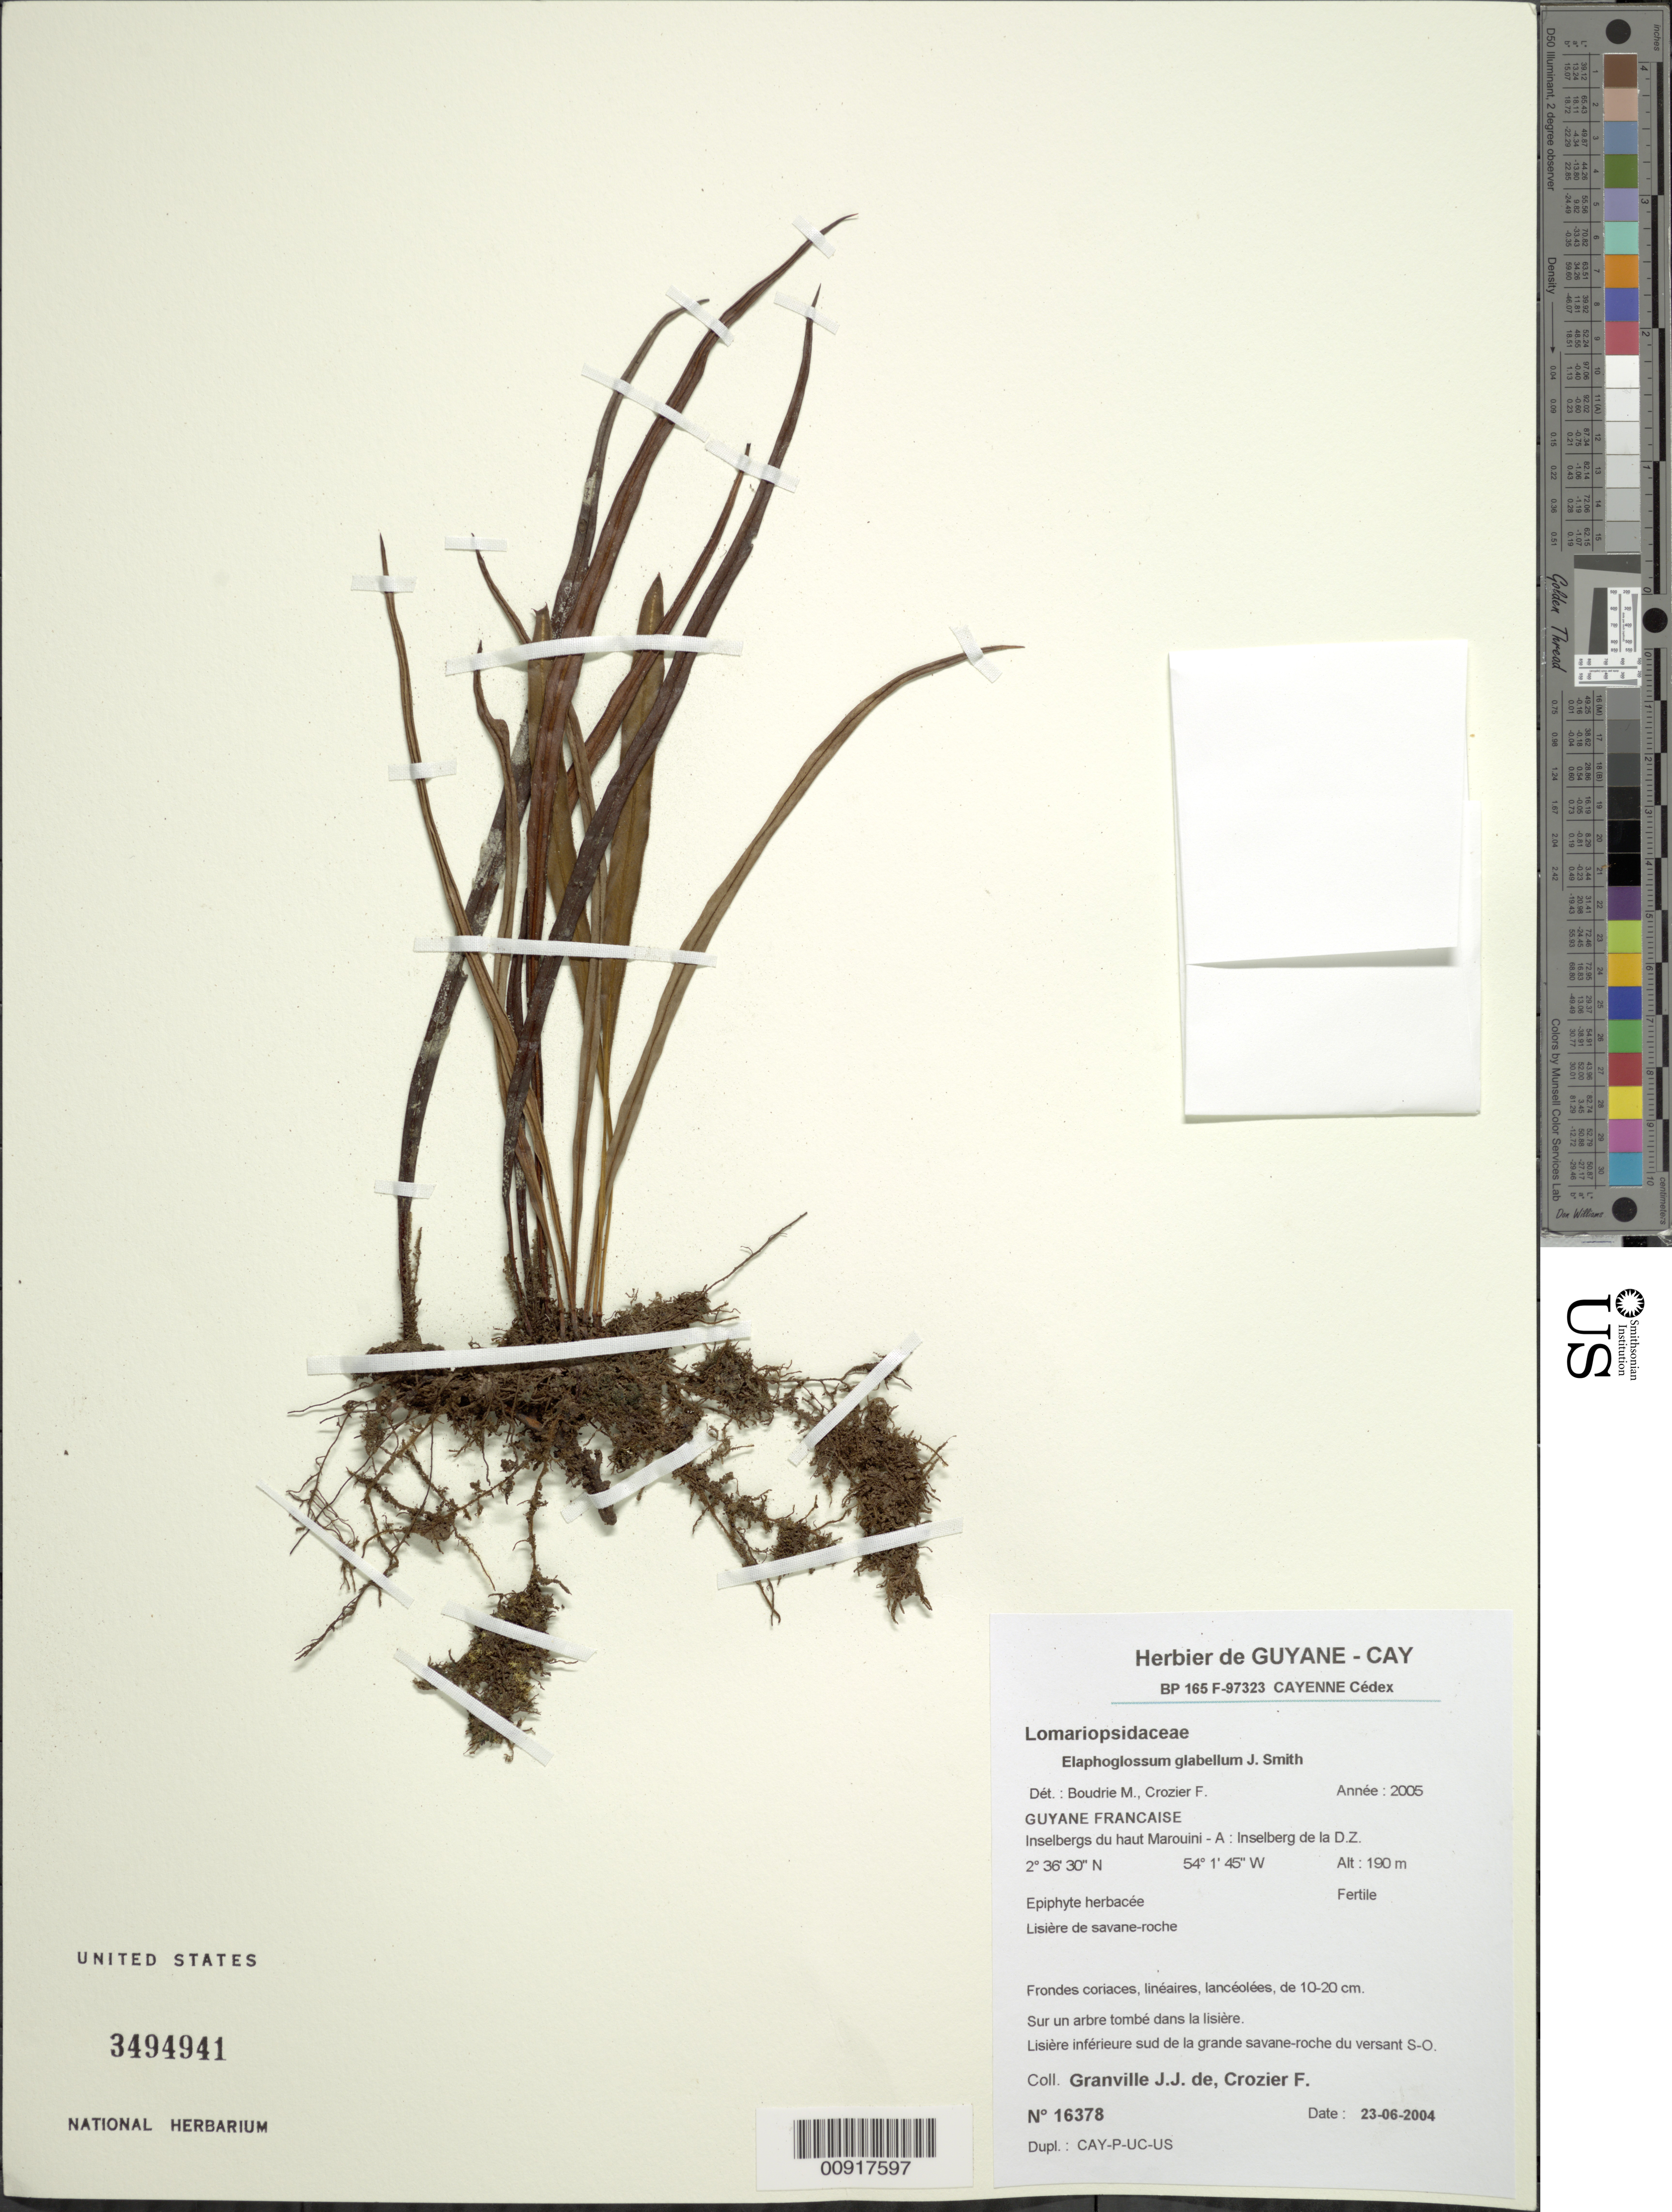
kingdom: Plantae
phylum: Tracheophyta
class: Polypodiopsida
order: Polypodiales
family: Dryopteridaceae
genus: Elaphoglossum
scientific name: Elaphoglossum glabellum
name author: J. Sm.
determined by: Boudrie, M.; Crozier, F.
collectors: J.-J. de Granville & F. Crozier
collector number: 16378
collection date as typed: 23-Jun-04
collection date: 2004-06-23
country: French Guiana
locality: Haut Marouini-A; Inselberg de la D.Z.; lisiere inferieure S de la grande savane-roche du versant SO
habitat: Lisiere de savane-roche. Sur un arbre tombe dans la lisiere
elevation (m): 190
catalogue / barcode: US 3494941